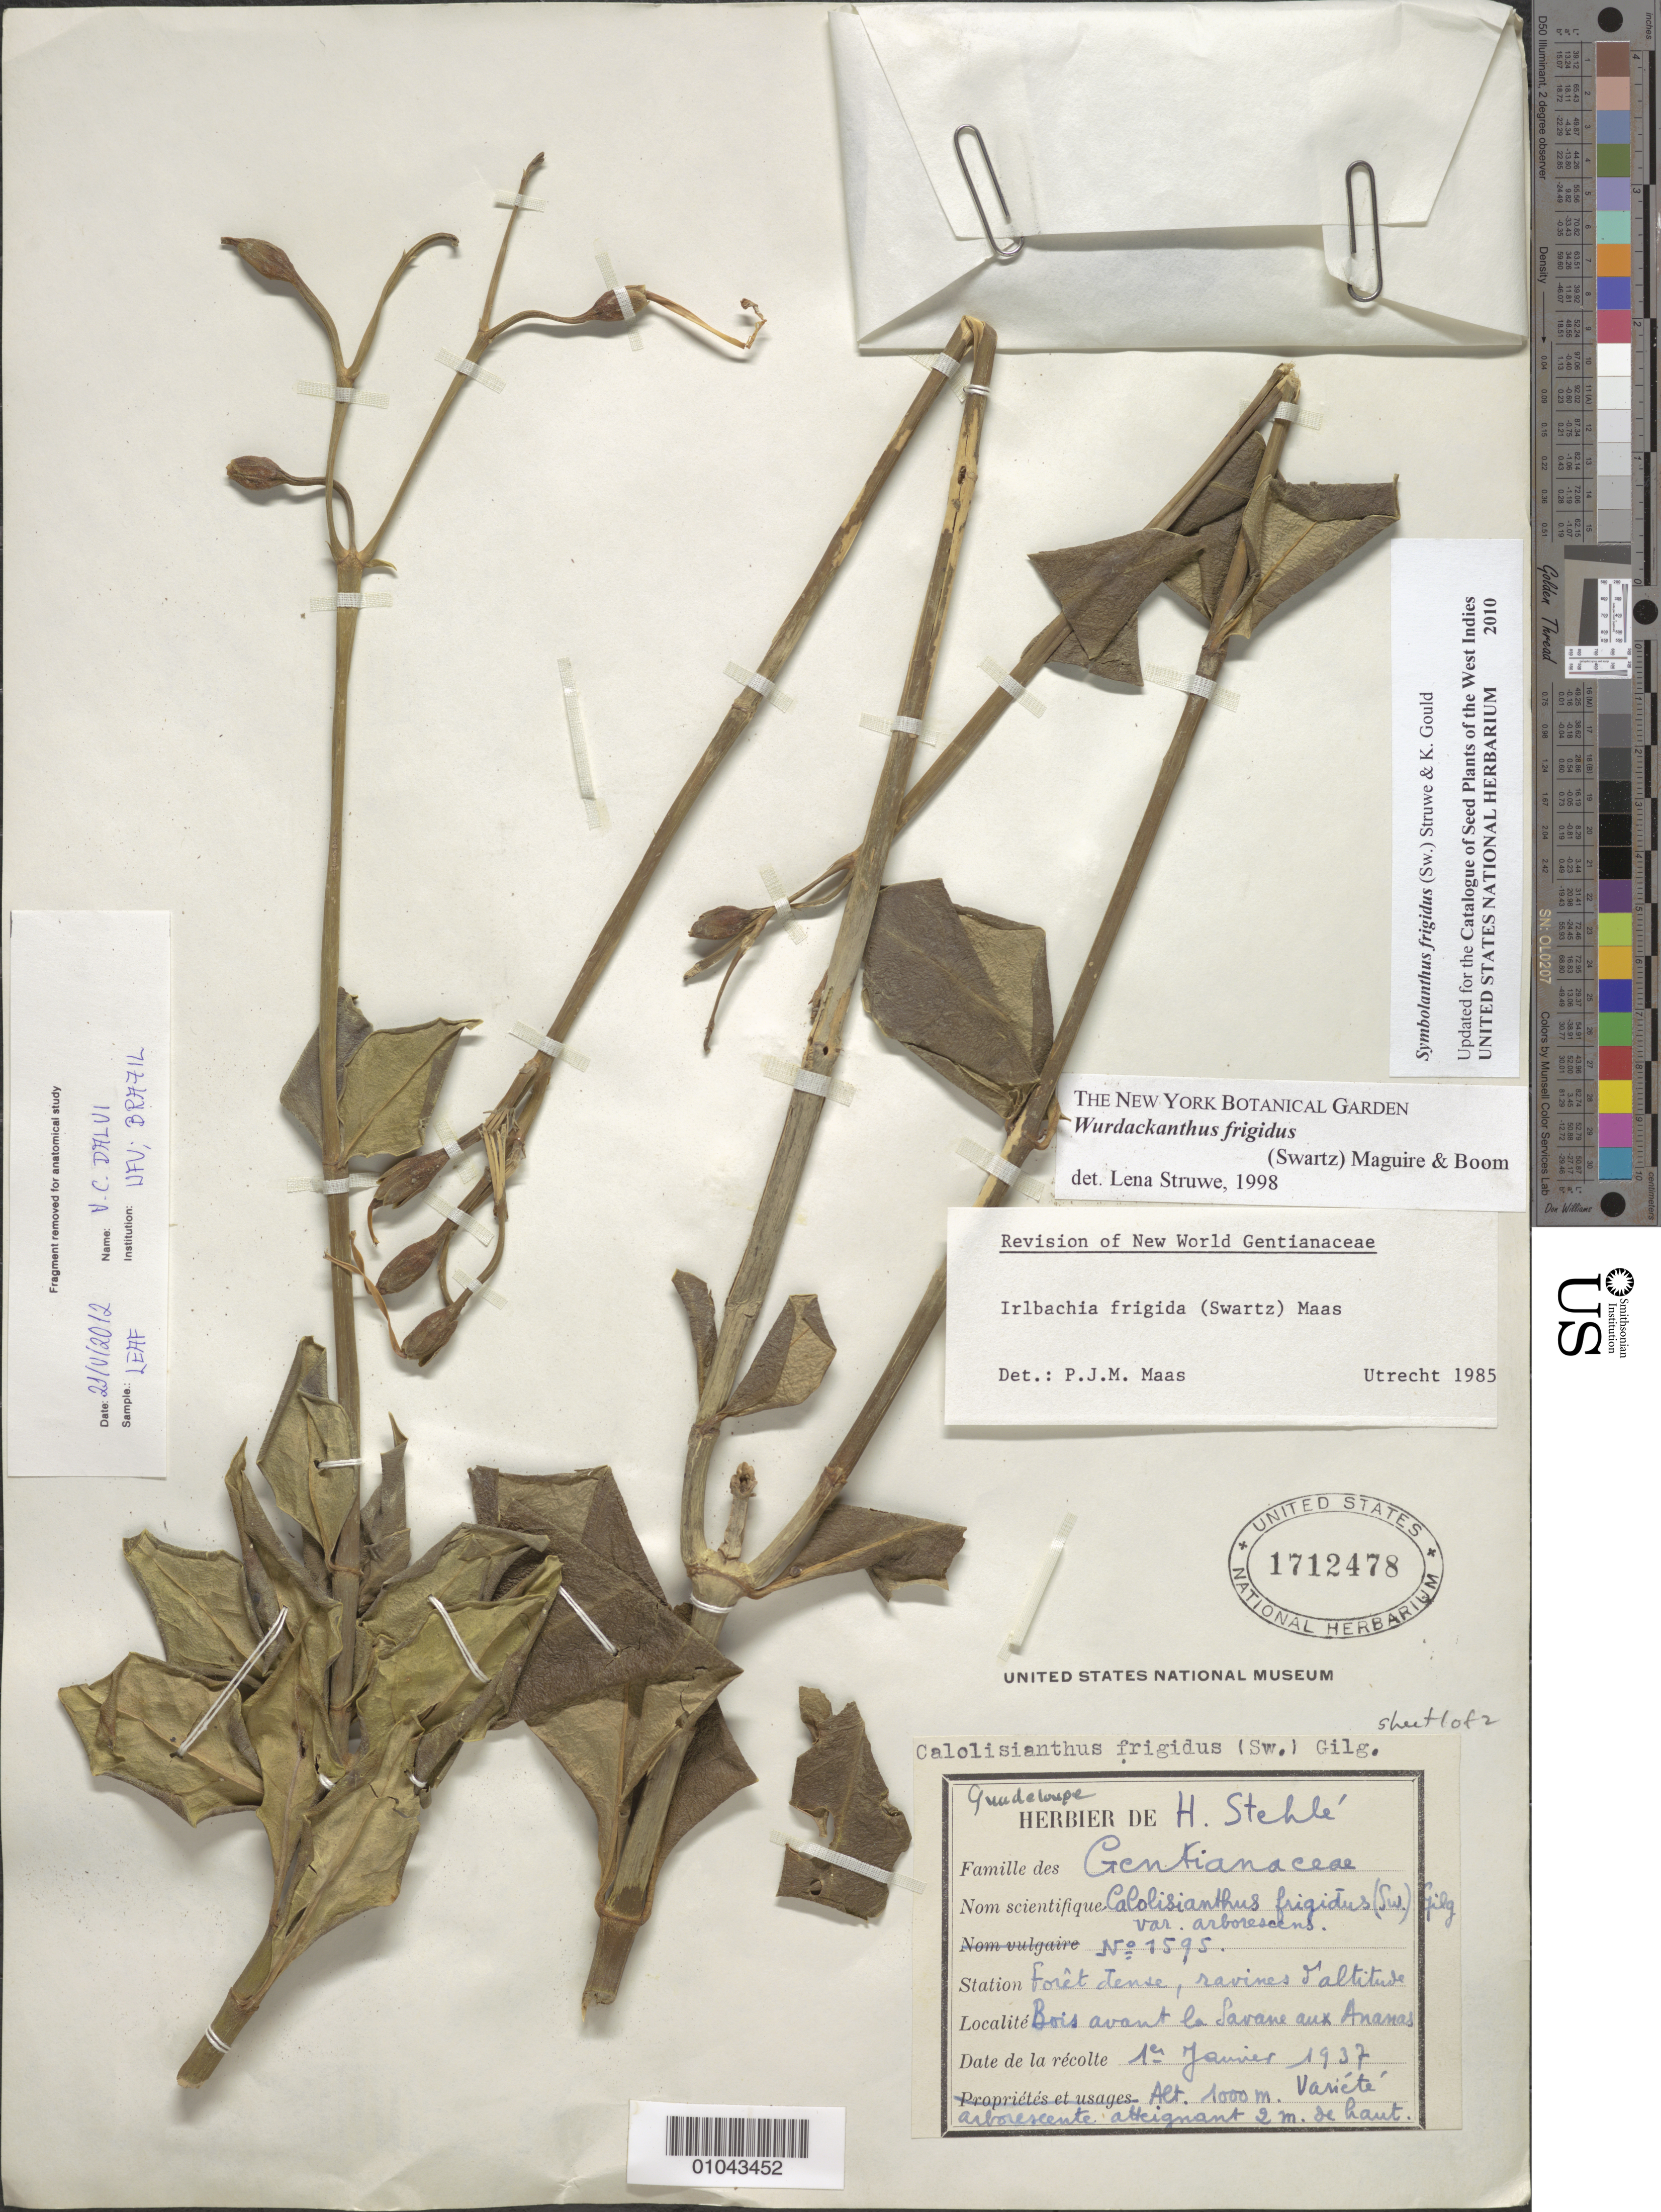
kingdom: Plantae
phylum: Tracheophyta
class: Magnoliopsida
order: Gentianales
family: Gentianaceae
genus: Symbolanthus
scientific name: Symbolanthus frigidus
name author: (Sw.) Struwe & K. R. Gould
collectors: H. Stehlé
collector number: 1595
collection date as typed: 01 Jan 1937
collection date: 1937-01-01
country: Guadeloupe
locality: Savane aux Ananas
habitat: Bois avant la savane; forêt dense, ravines d'altitude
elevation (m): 1000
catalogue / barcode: US 1712478